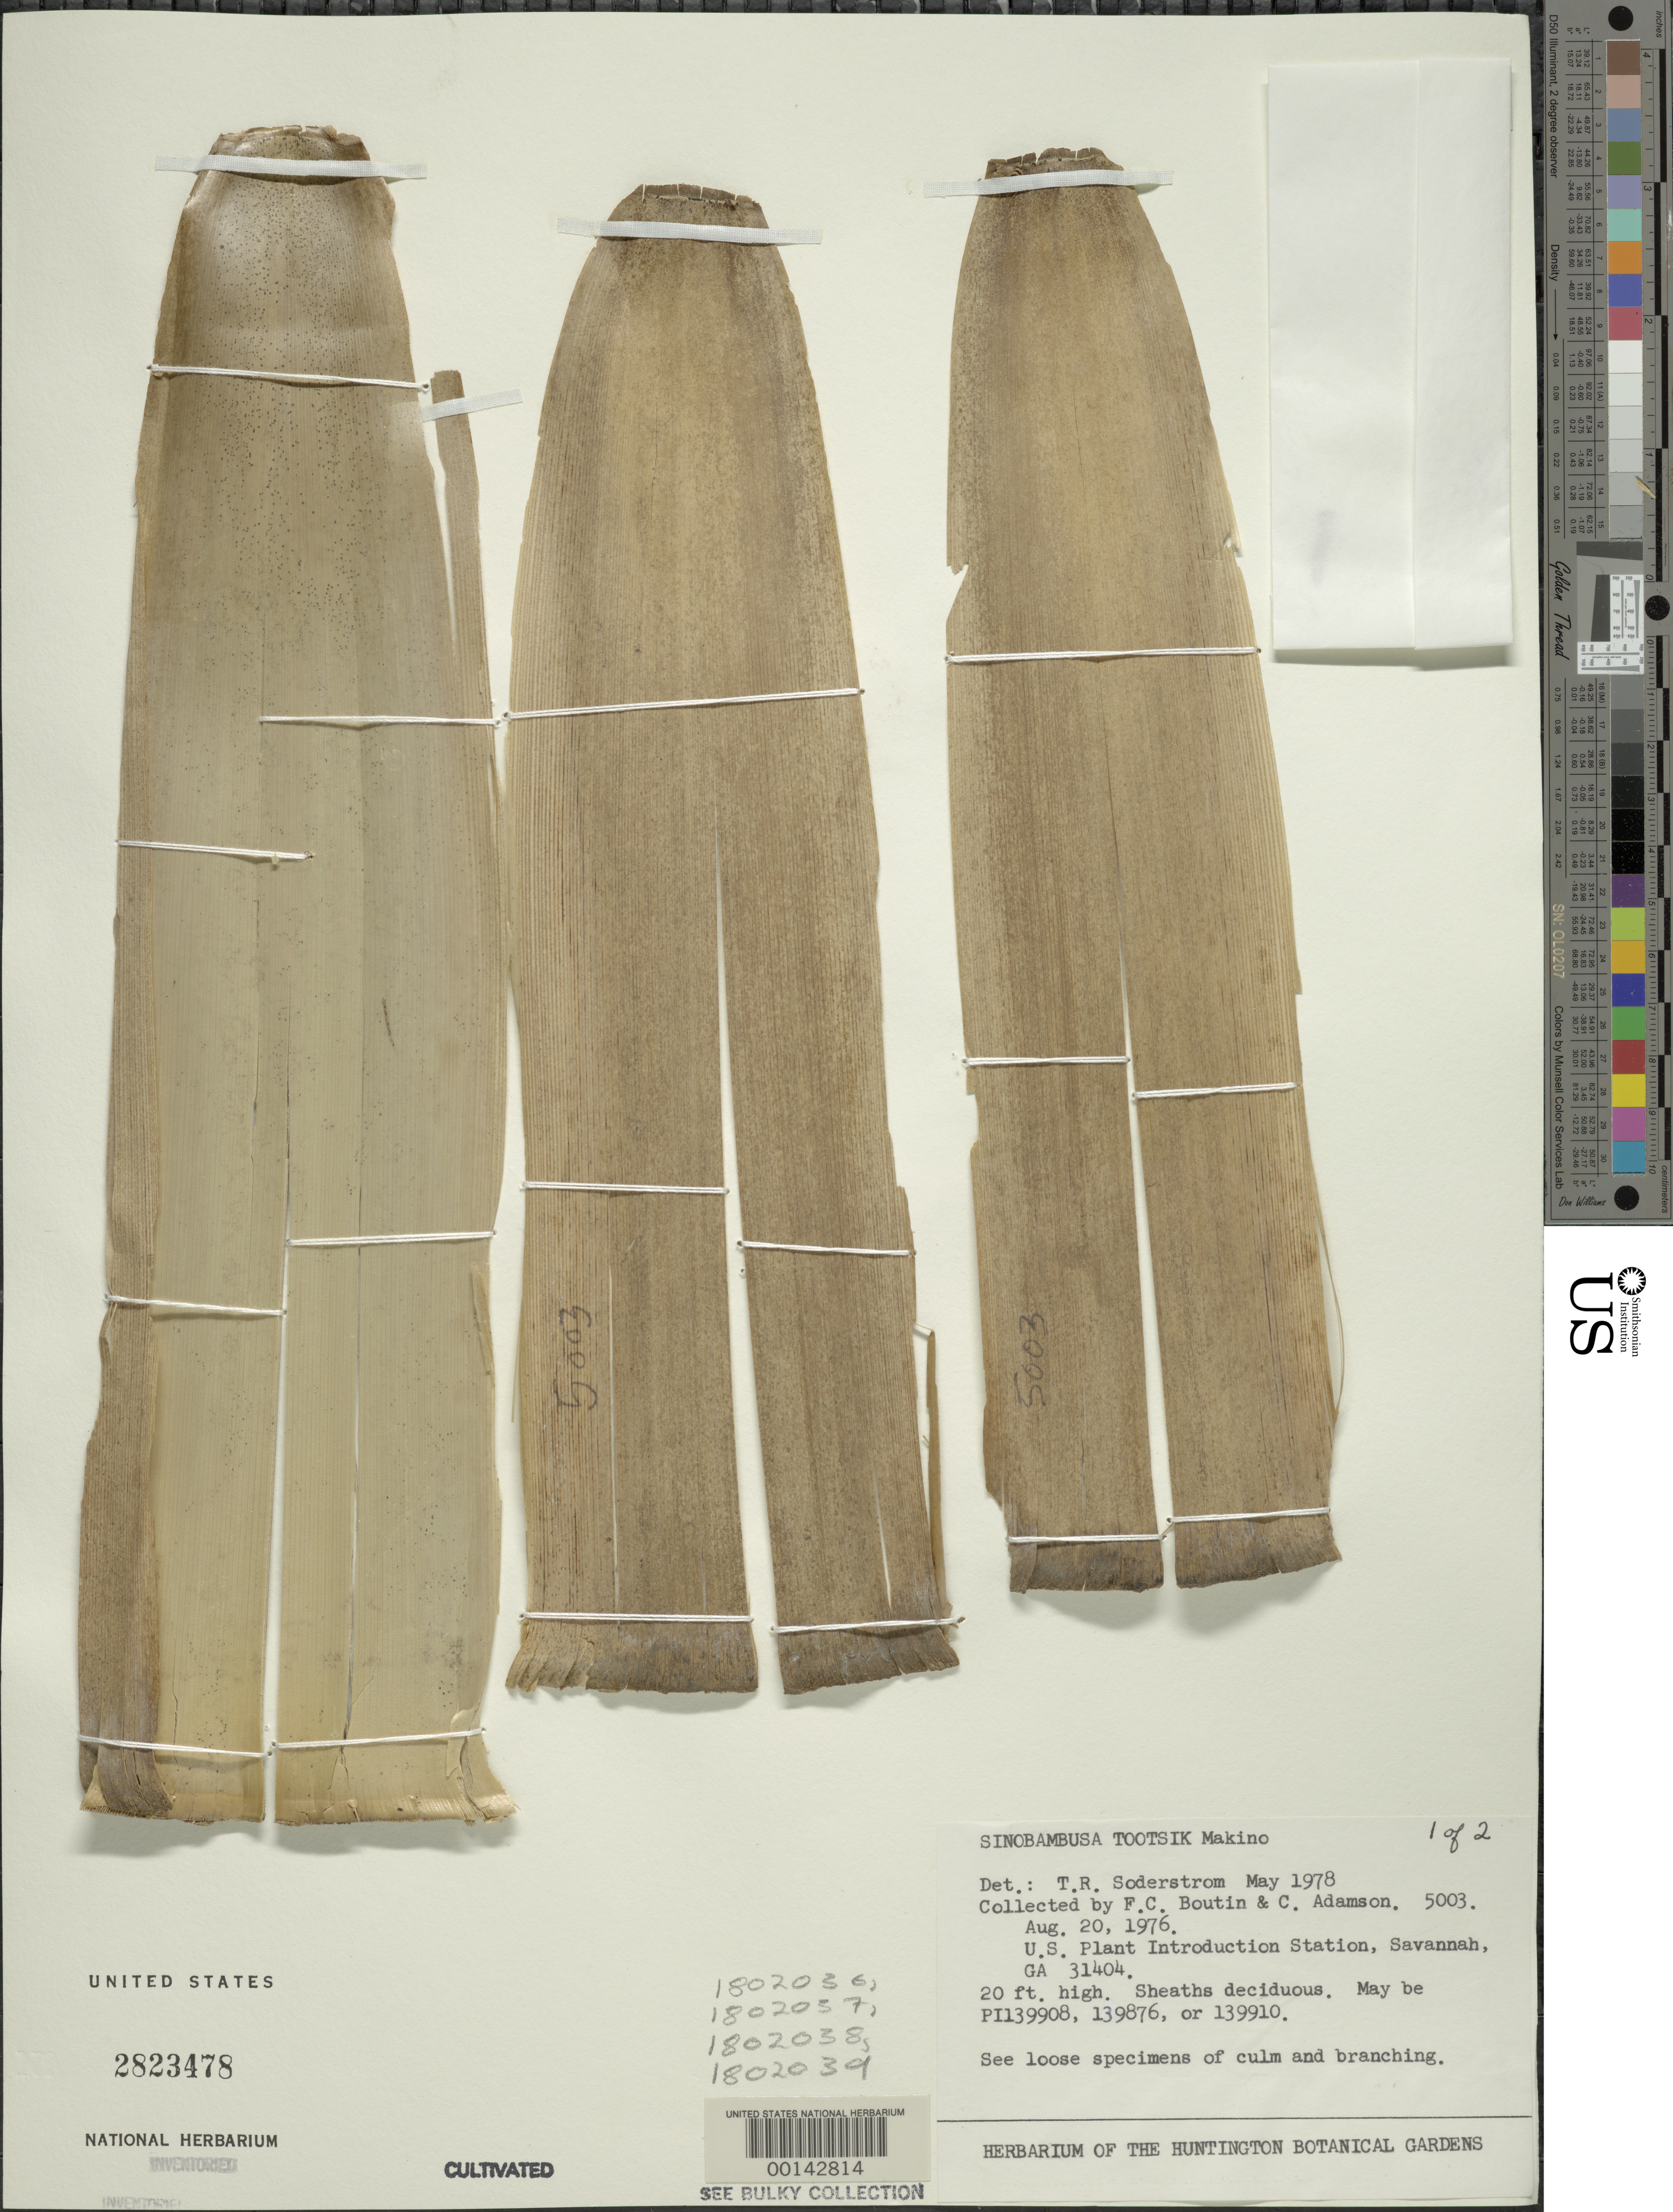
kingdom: Plantae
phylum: Tracheophyta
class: Liliopsida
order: Poales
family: Poaceae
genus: Sinobambusa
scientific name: Sinobambusa tootsik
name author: Makino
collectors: F. Boutin & C. Adamson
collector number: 5003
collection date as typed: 20 Aug 1976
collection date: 1976-08-20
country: United States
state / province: Georgia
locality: Savannah usda pi stat.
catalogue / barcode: US 2823478